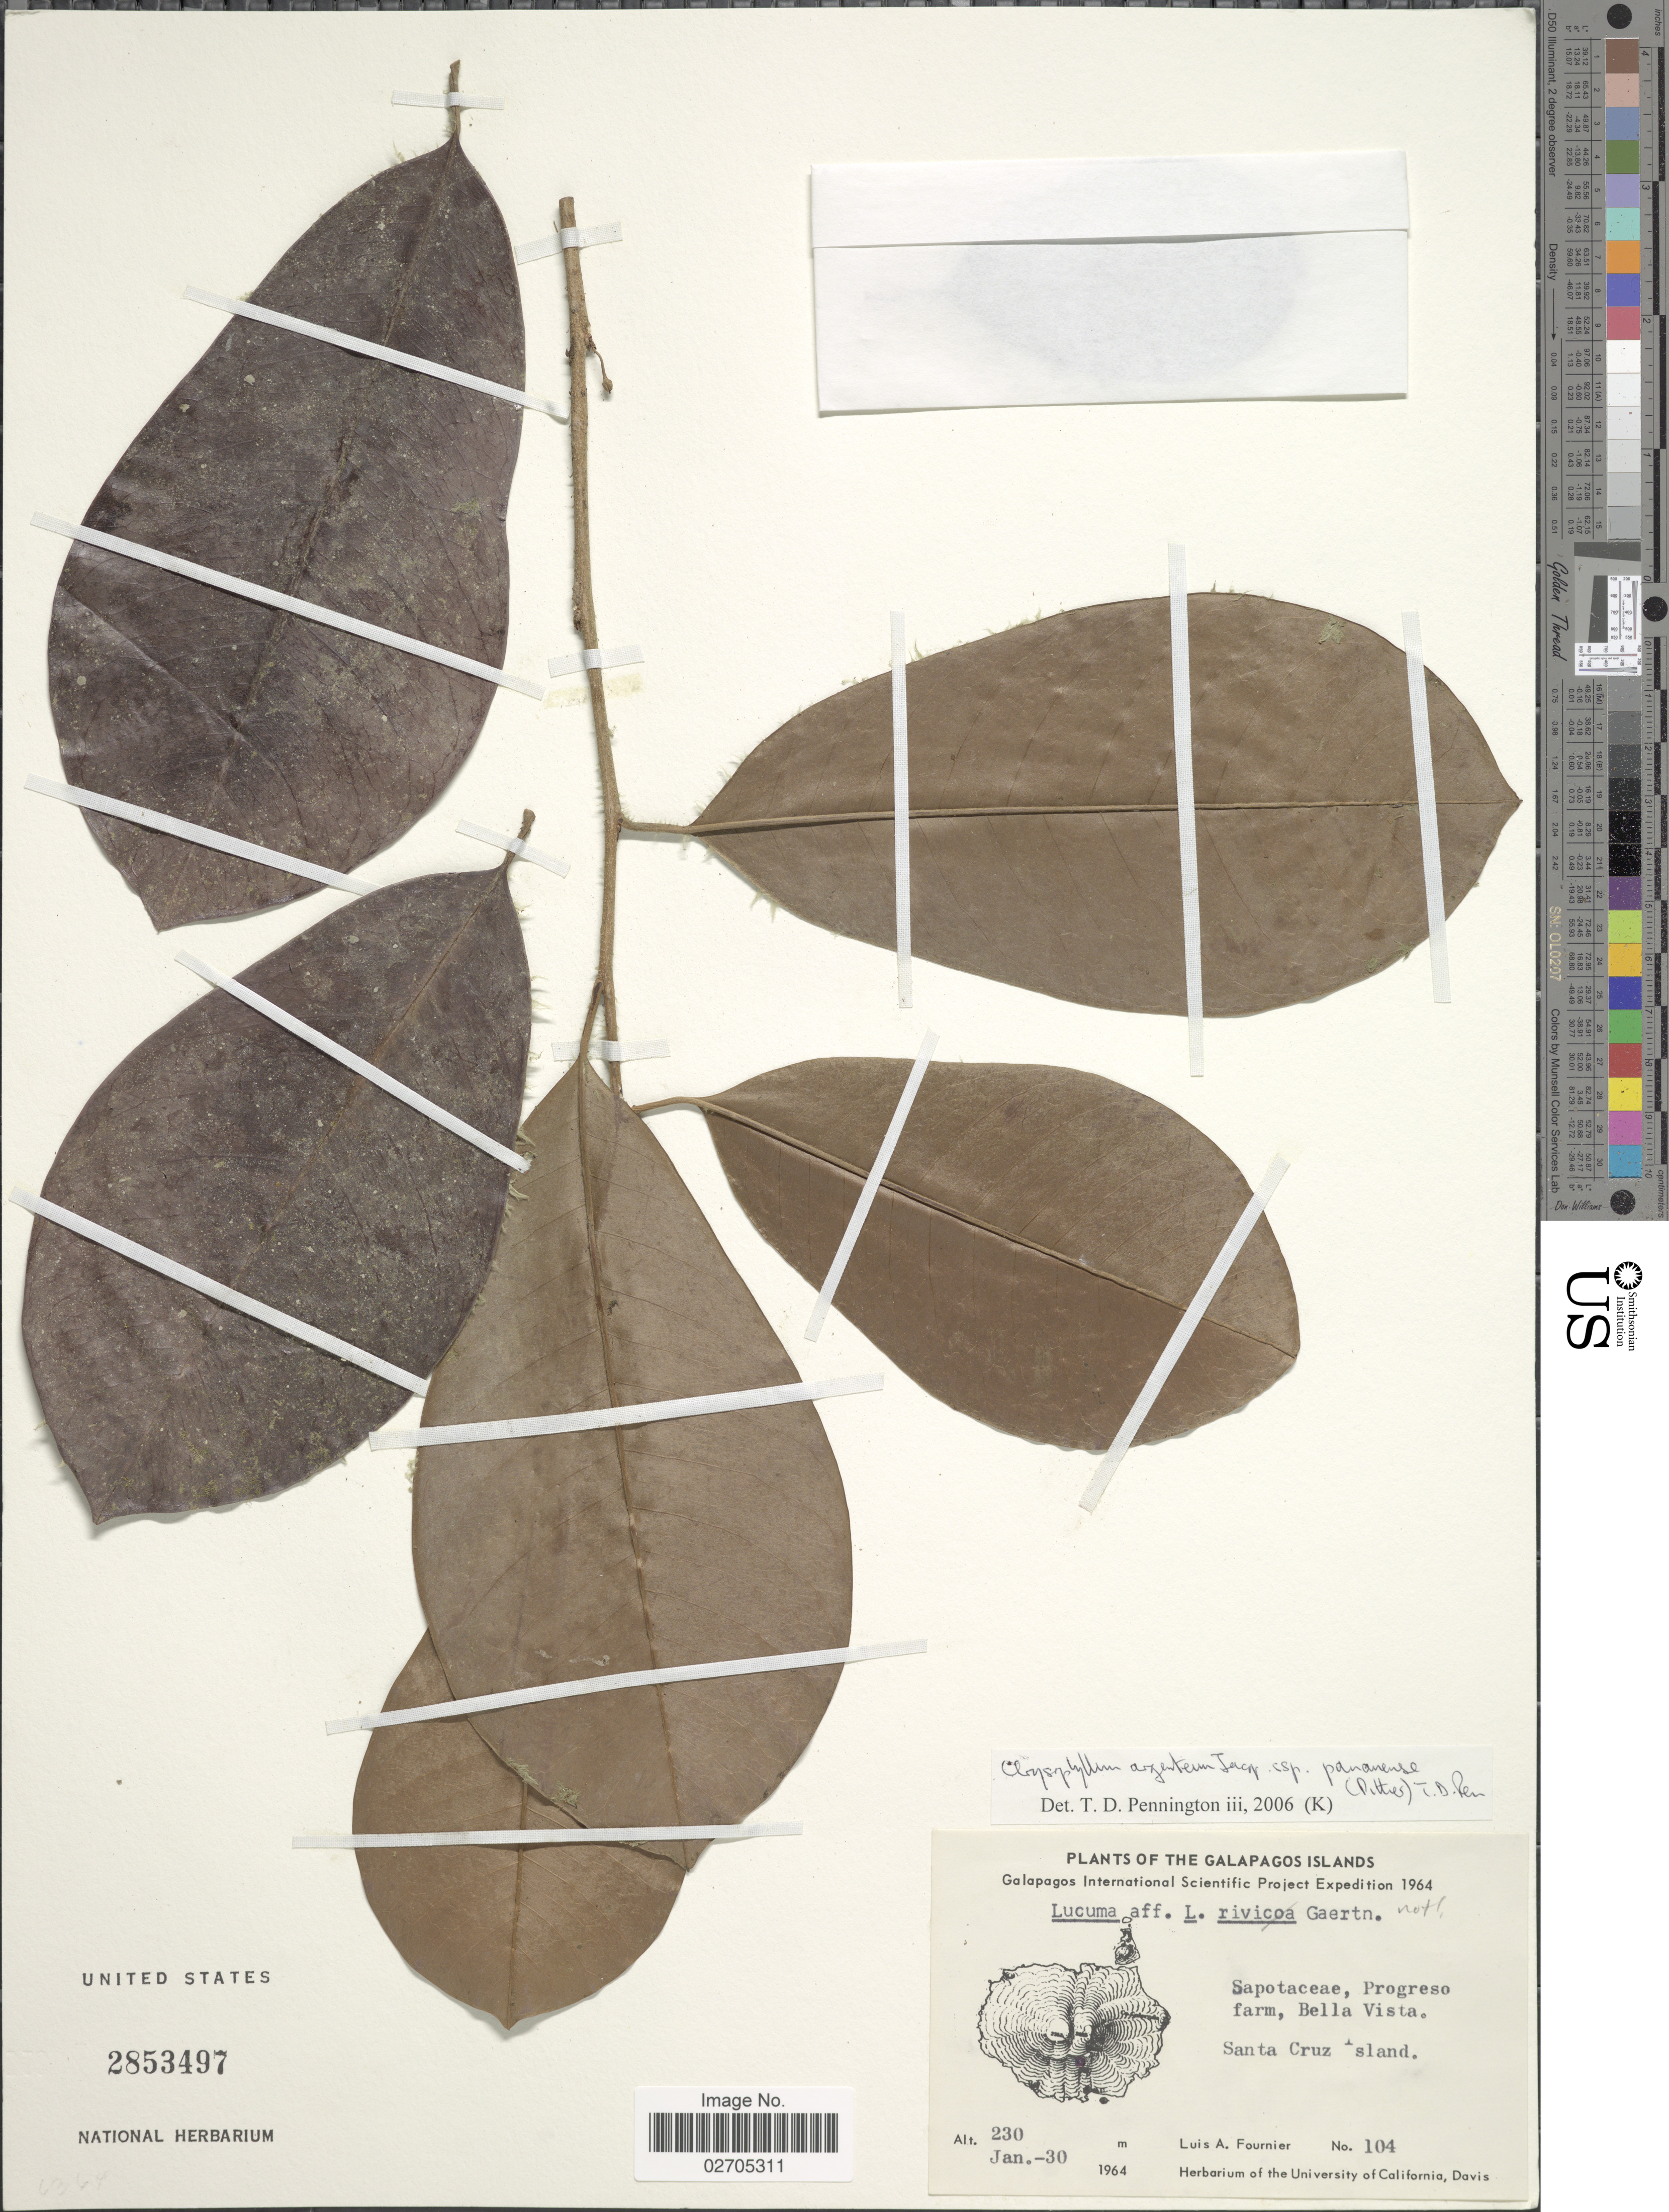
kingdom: Plantae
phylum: Tracheophyta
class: Magnoliopsida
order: Ericales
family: Sapotaceae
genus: Chrysophyllum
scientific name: Chrysophyllum argenteum subsp. panamense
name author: Jacq.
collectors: L. A. Fournier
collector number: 104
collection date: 1964-01-30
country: Ecuador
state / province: Colón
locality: The Galapagos Islands, Progreso farm, Bella Vista, Santa Cruz Island.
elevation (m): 230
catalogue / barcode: US 2853497